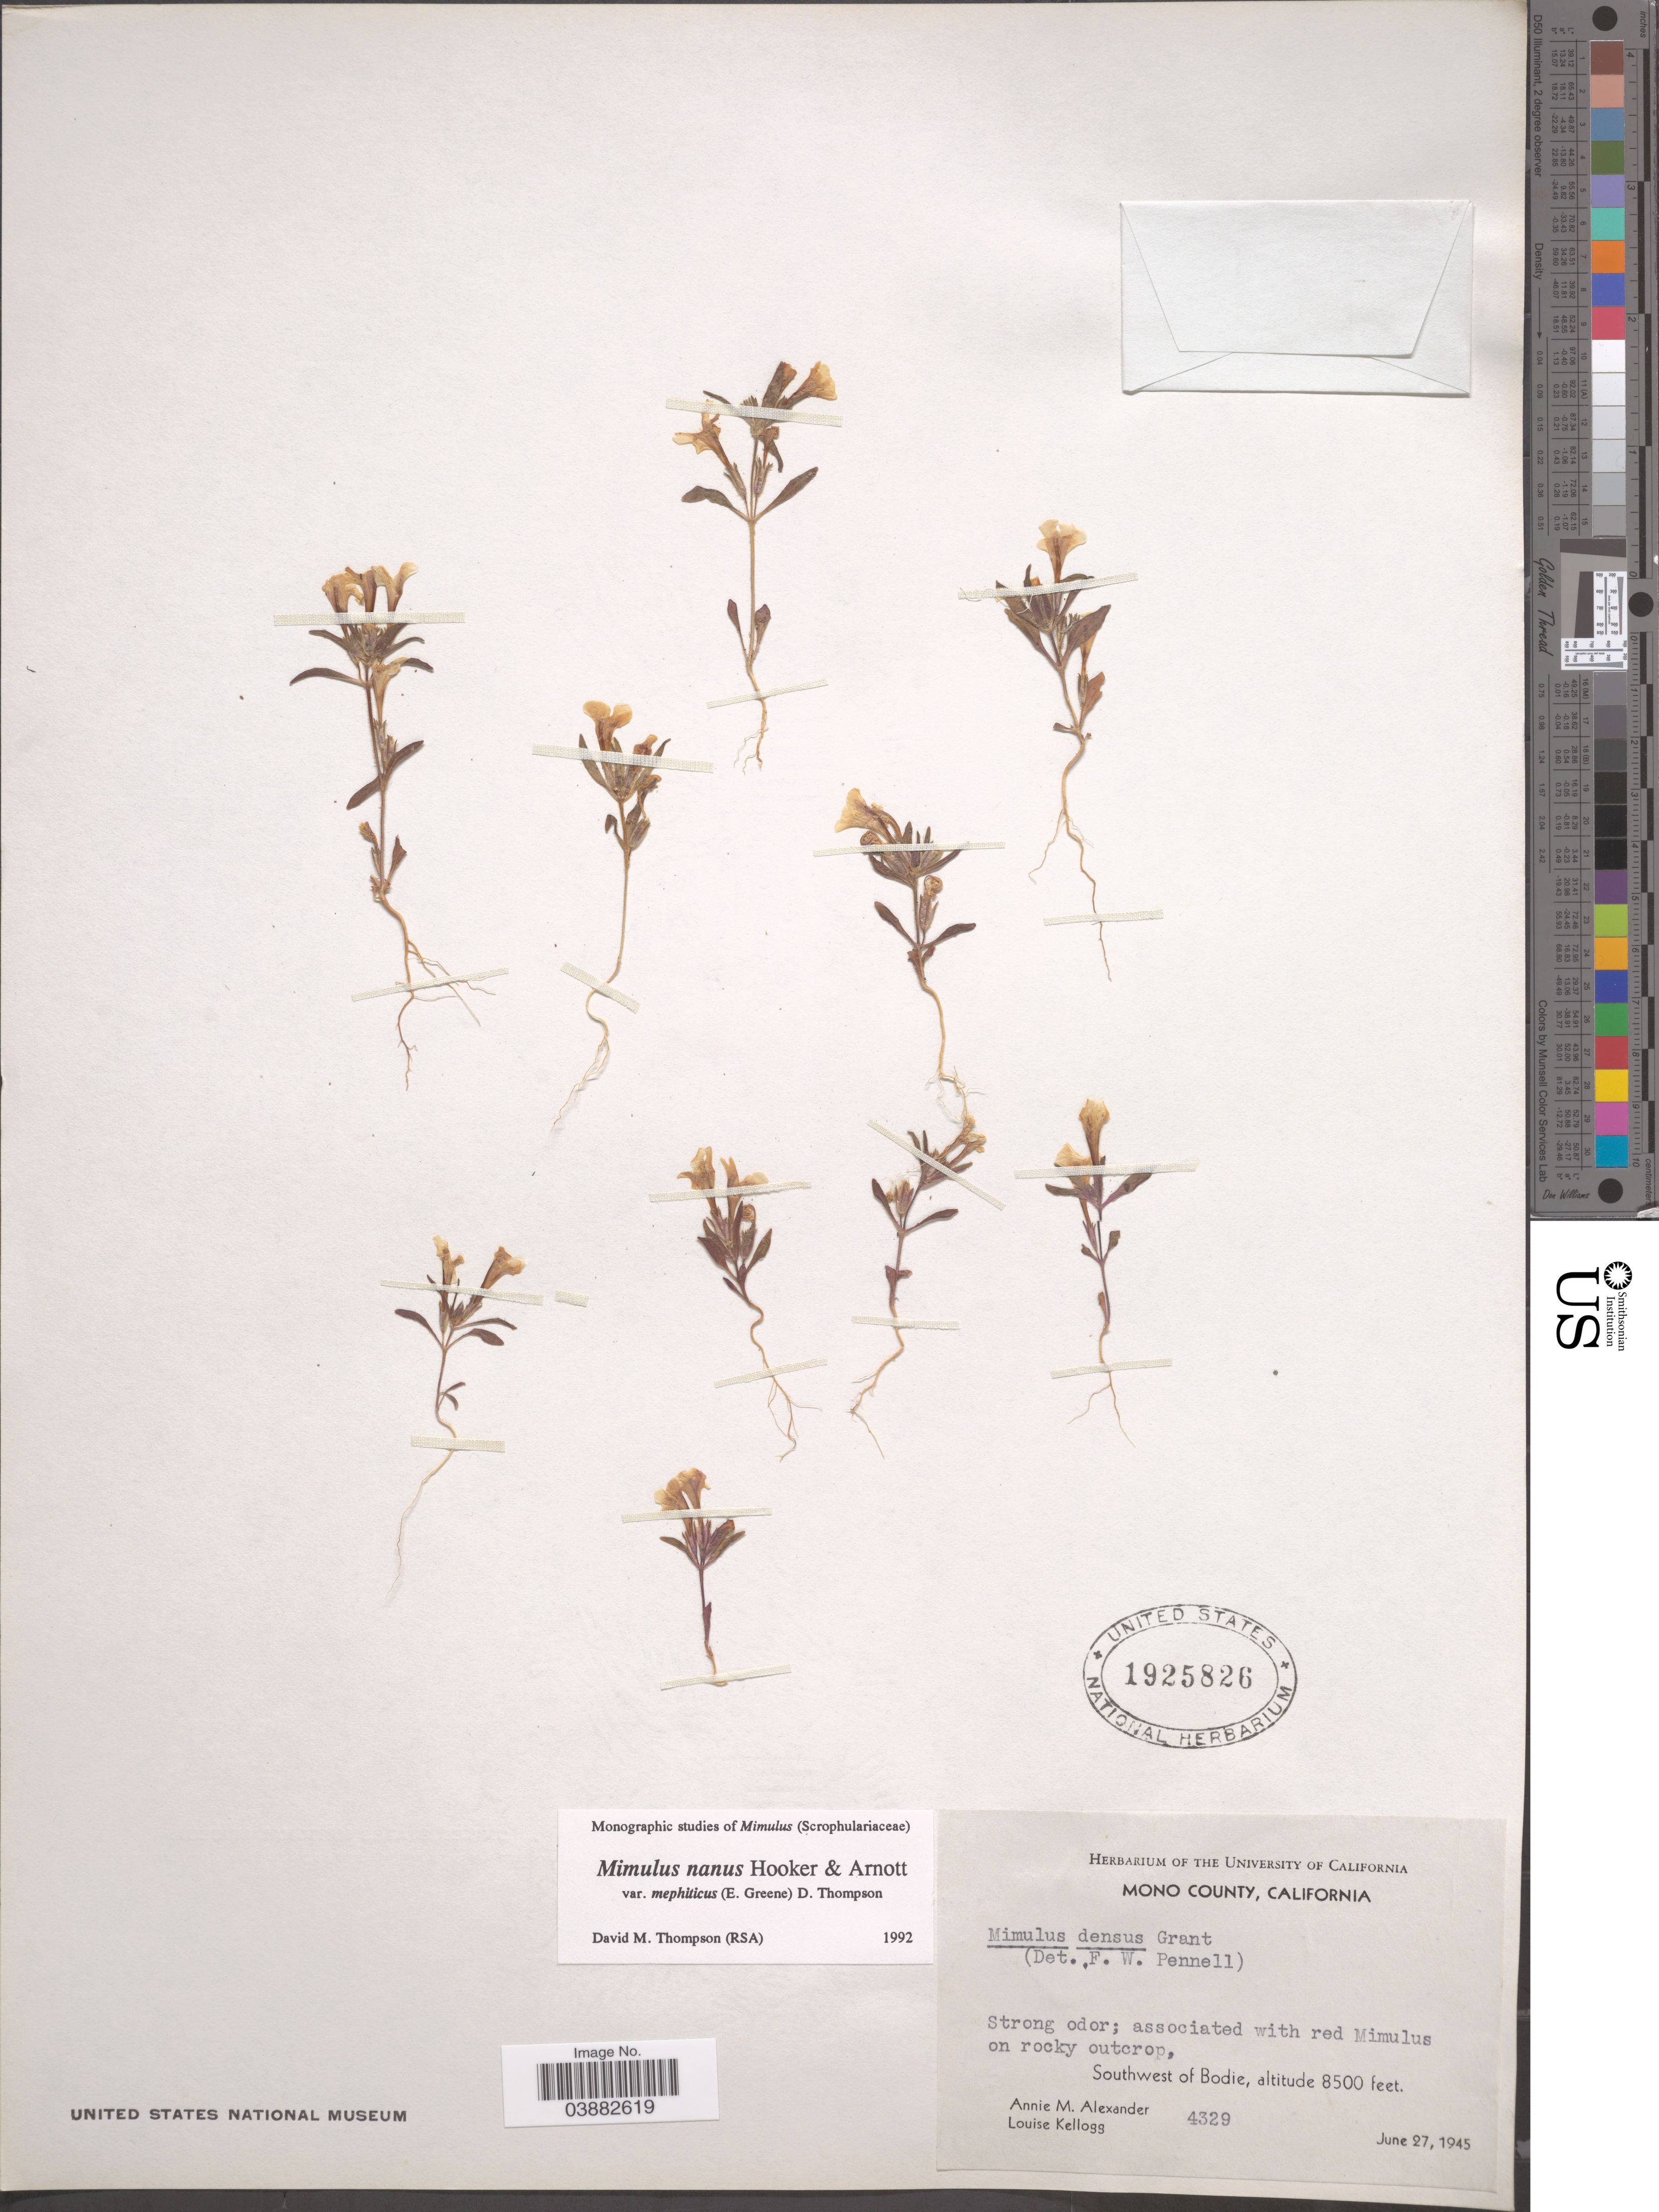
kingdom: Plantae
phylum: Tracheophyta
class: Magnoliopsida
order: Lamiales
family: Phrymaceae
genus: Mimulus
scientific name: Mimulus nanus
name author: Hook. & Arn.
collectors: A. M. Alexander & L. Kellogg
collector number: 4329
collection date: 1945-06-27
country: United States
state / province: California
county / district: Mono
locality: Mono County. Southwest of Bodie.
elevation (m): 2591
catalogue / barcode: US 1925826